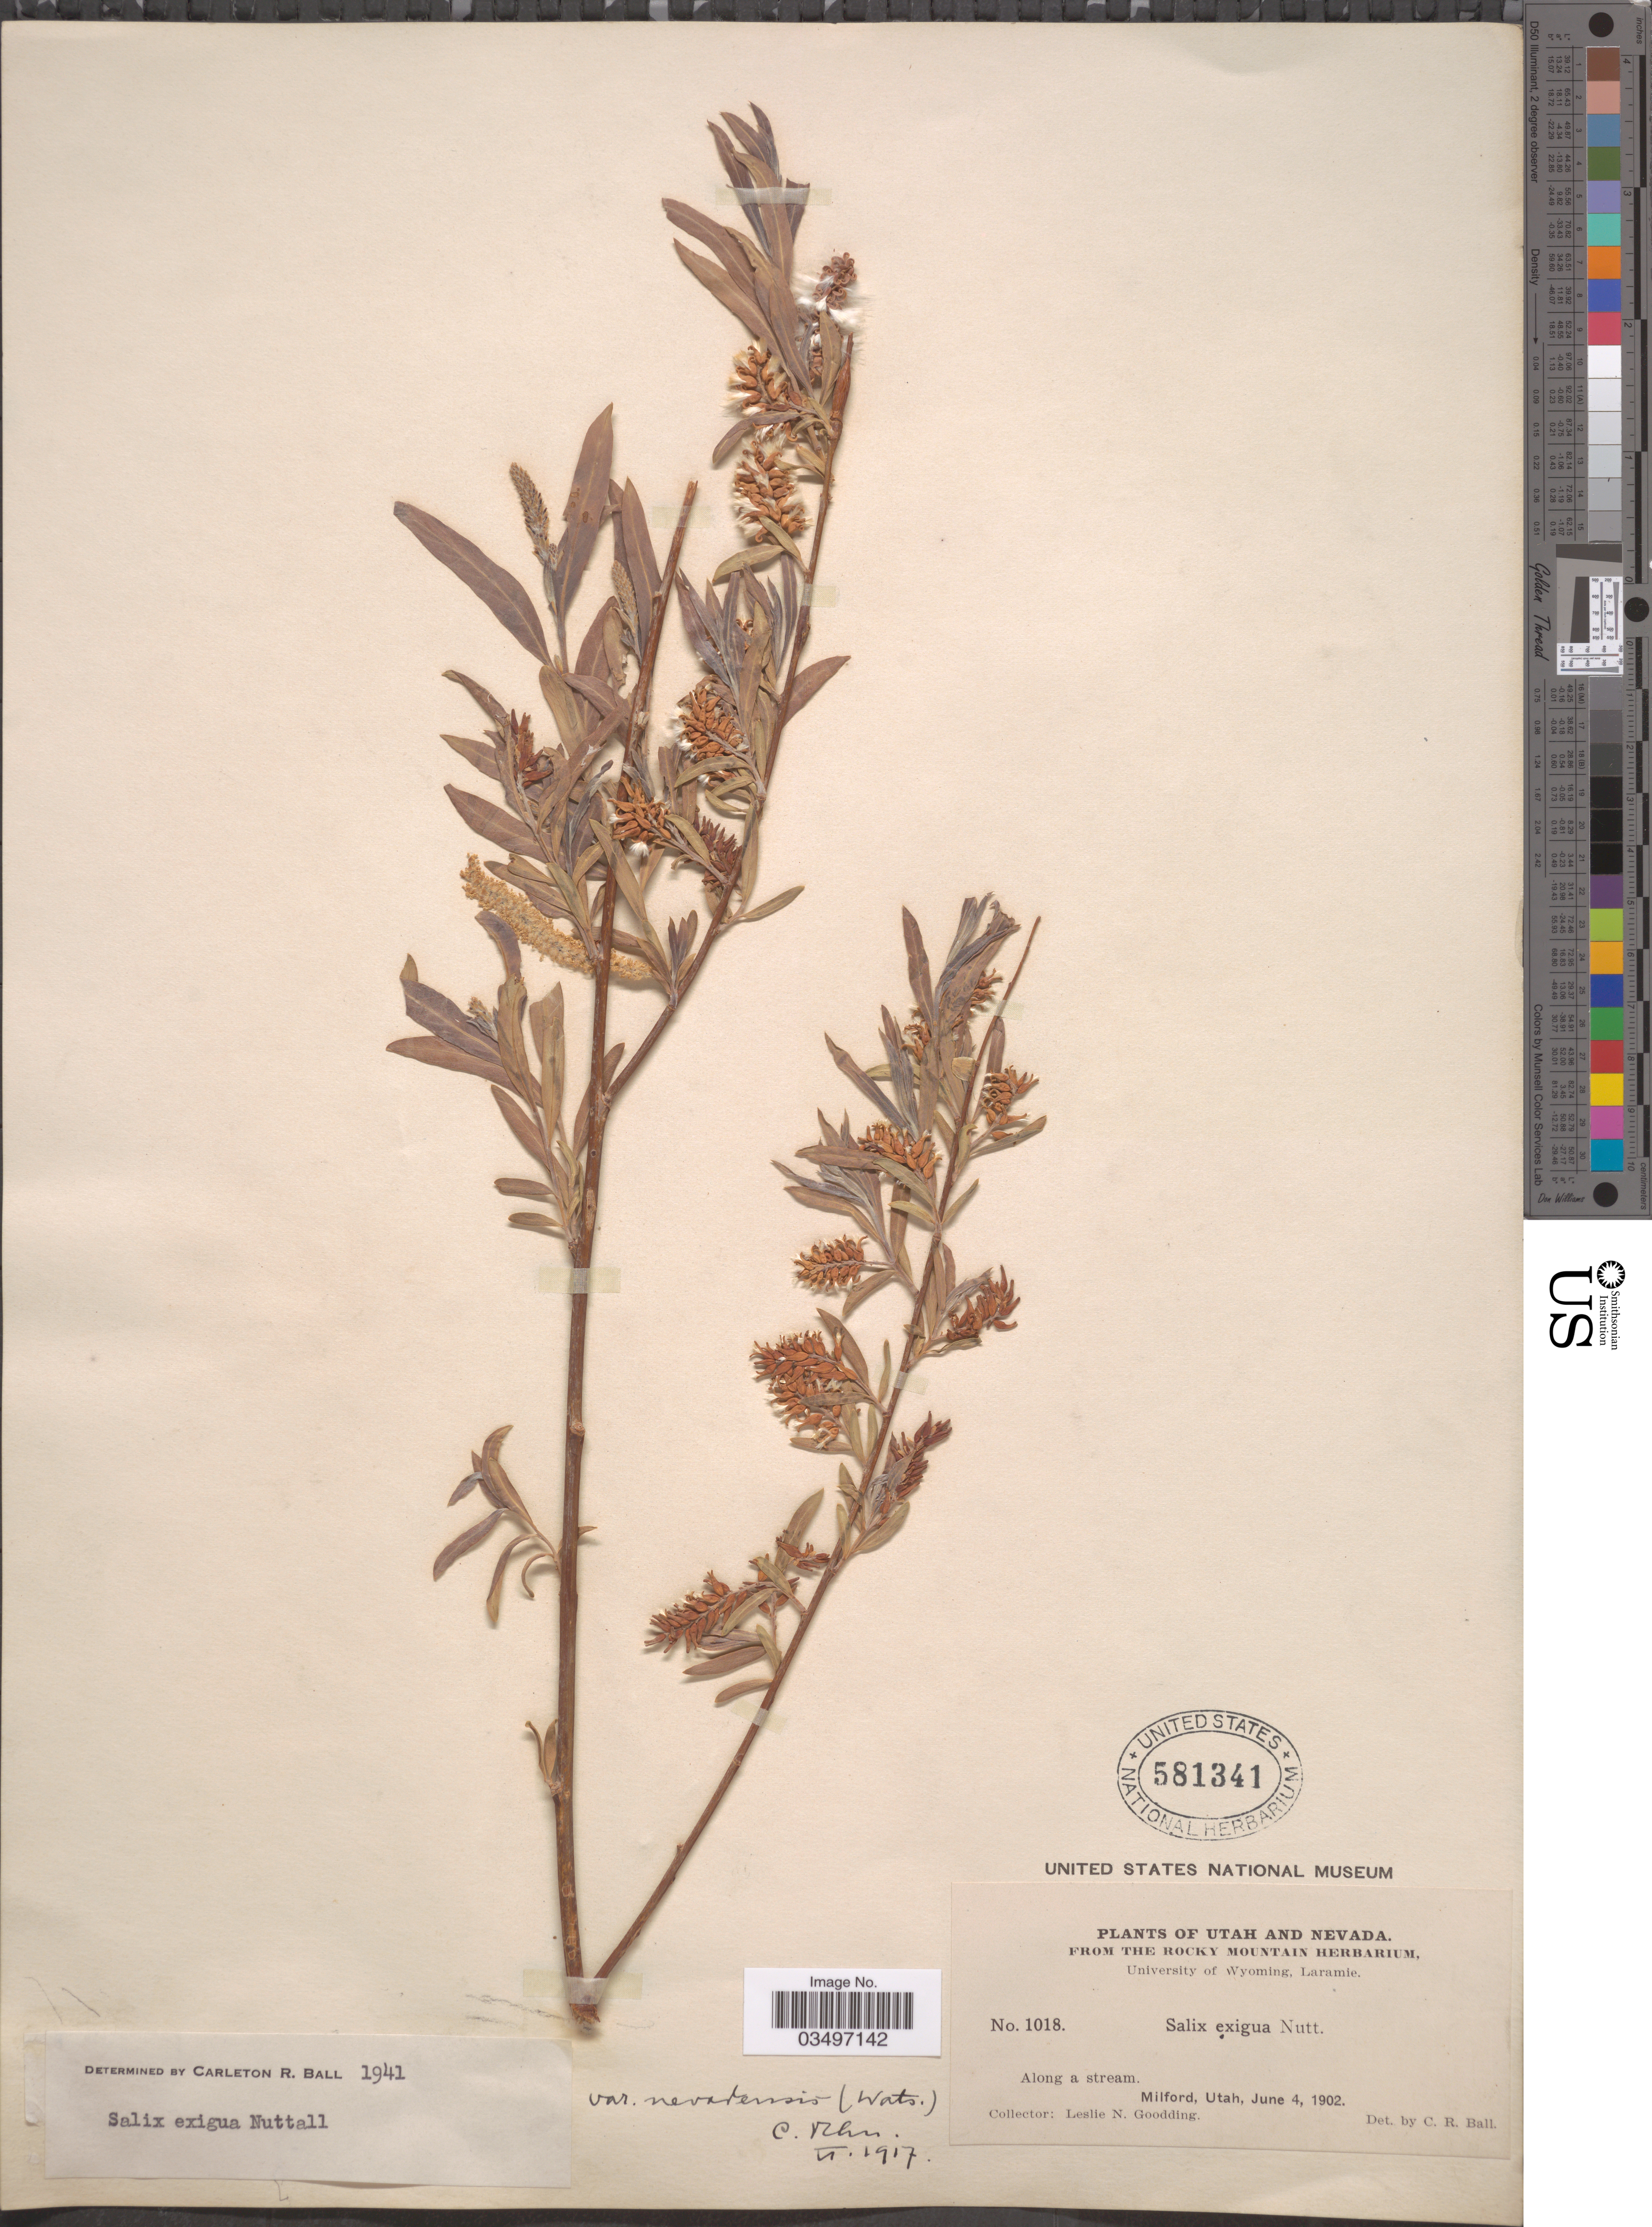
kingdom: Plantae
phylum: Tracheophyta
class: Magnoliopsida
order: Malpighiales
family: Salicaceae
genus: Salix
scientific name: Salix exigua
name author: Nutt.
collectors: L. N. Goodding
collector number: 1018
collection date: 1902-06-04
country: United States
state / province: Utah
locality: Along a stream. Milford.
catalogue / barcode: US 581341